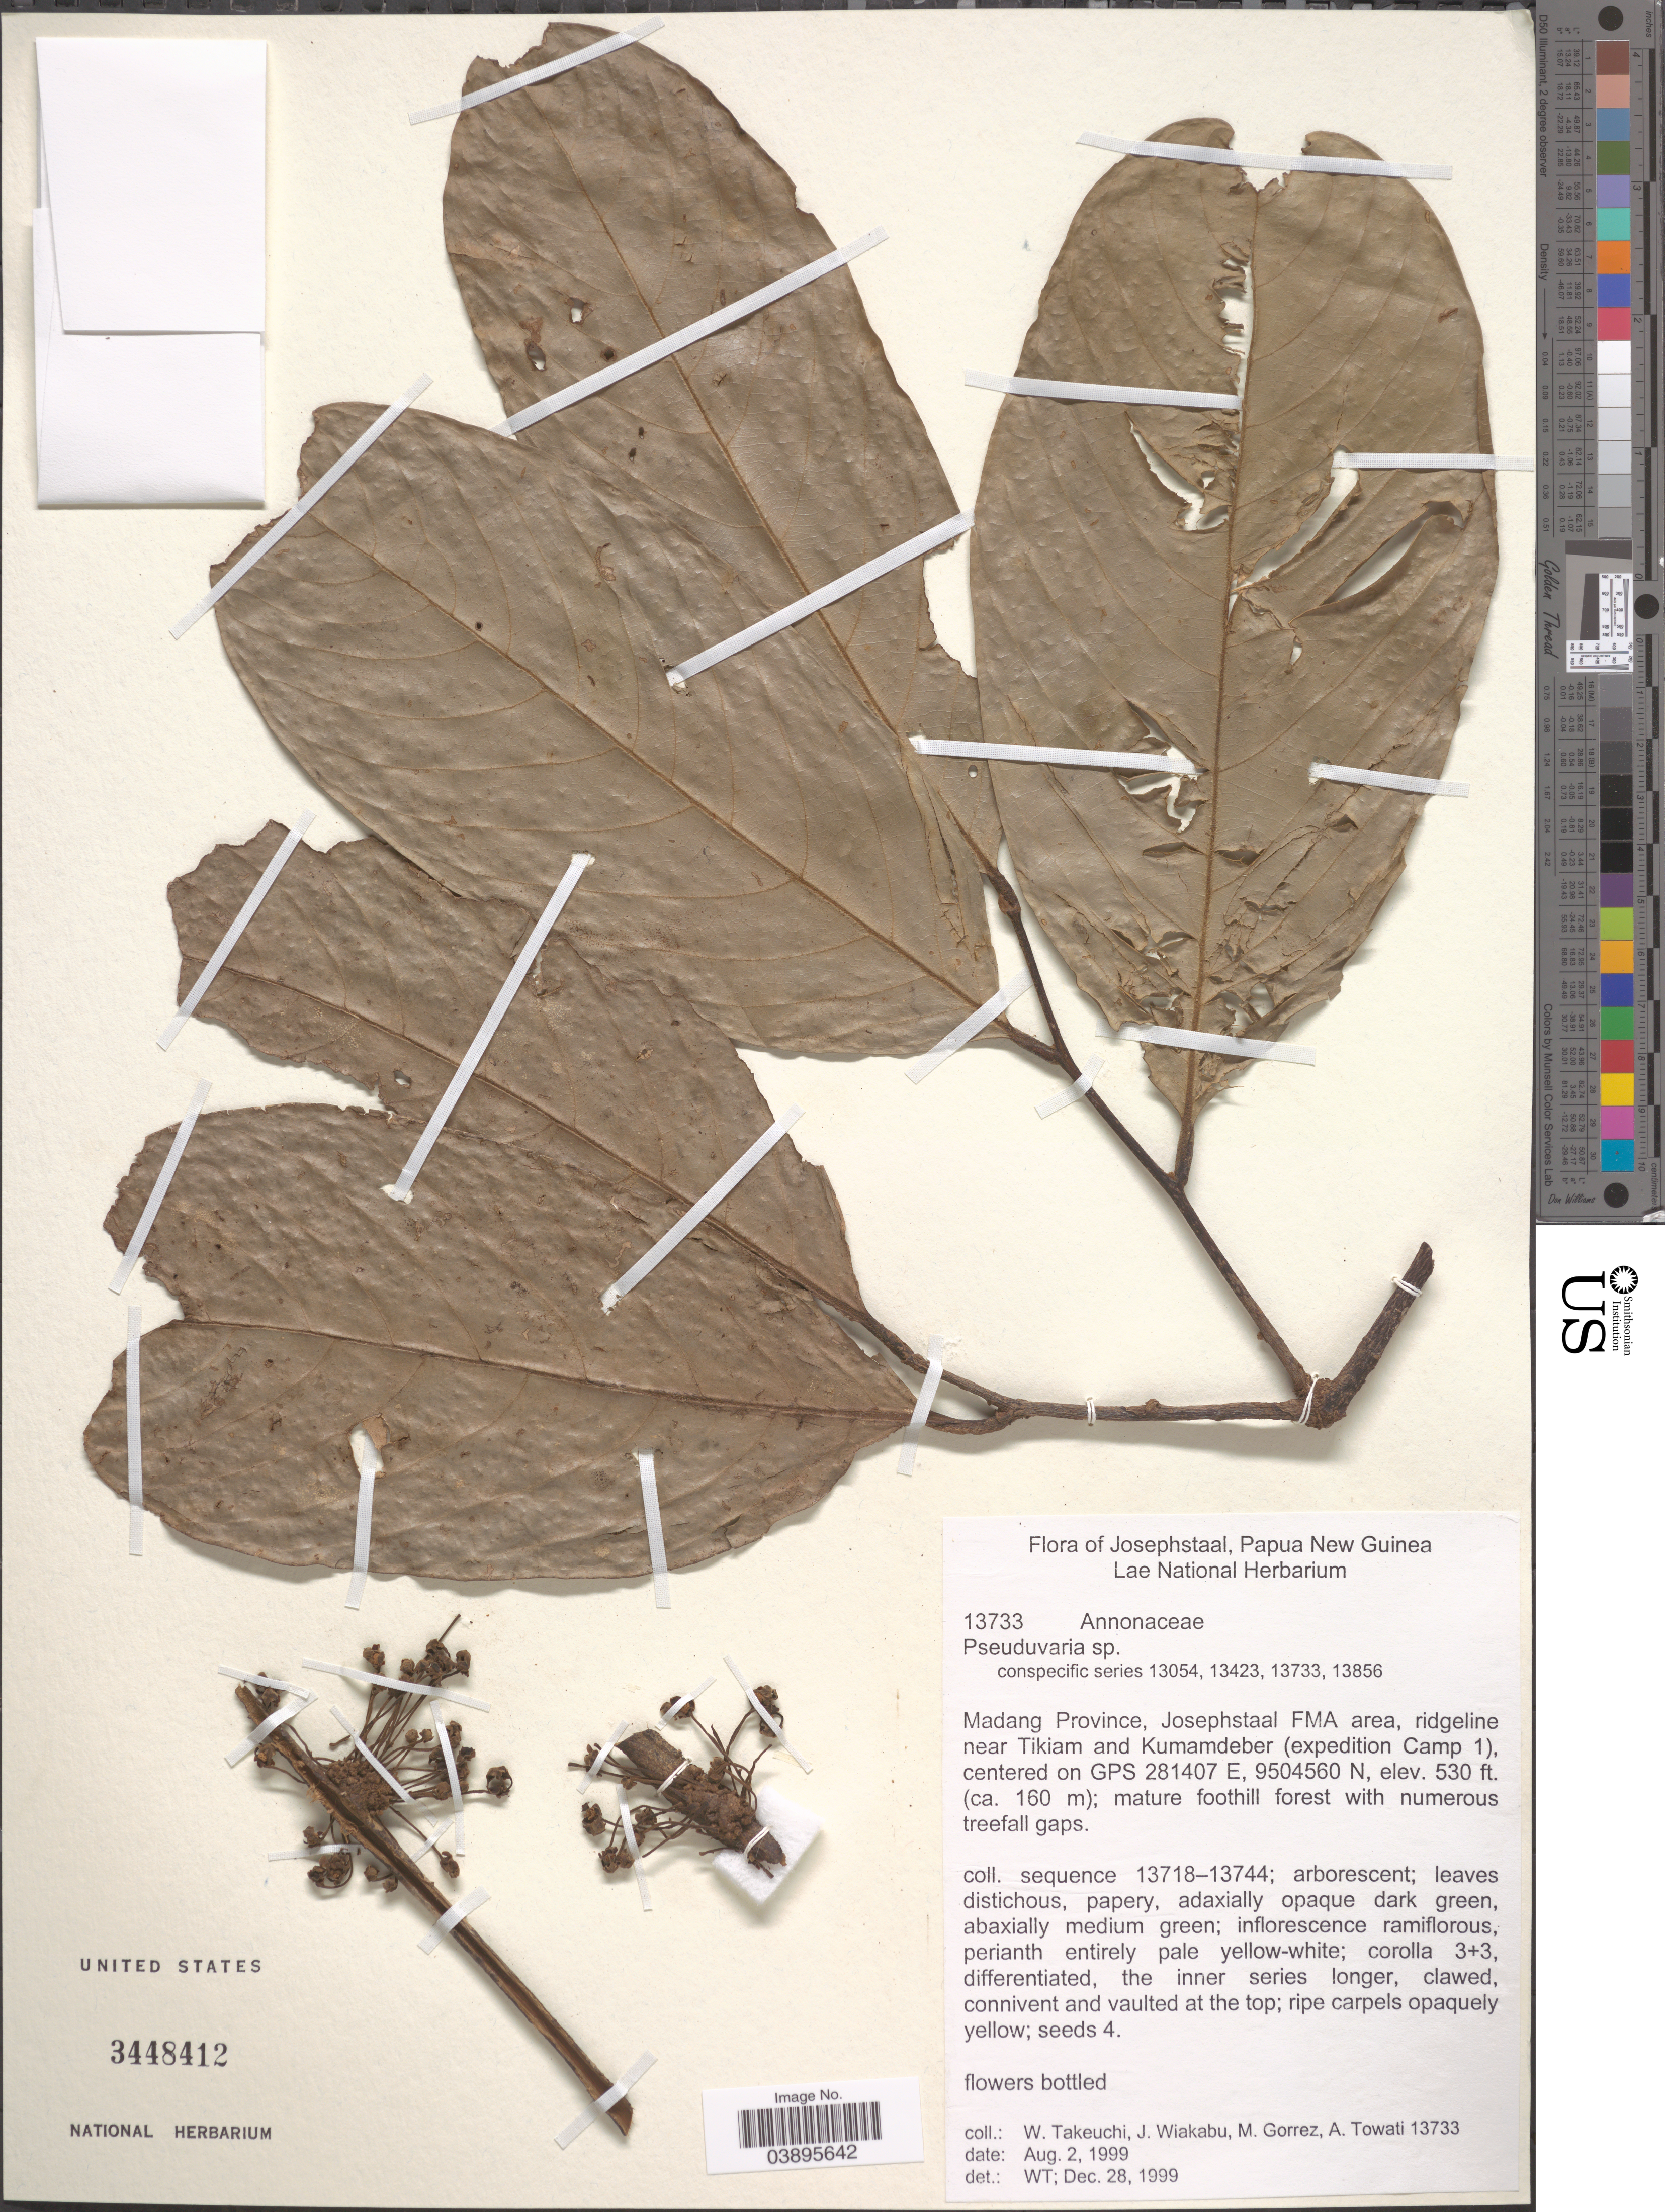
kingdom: Plantae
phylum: Tracheophyta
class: Magnoliopsida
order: Magnoliales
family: Annonaceae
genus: Pseuduvaria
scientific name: Pseuduvaria sp.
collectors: W. Takeuchi, J. Wiakabu, M. Gorrez & A. Towati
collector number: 13733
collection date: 1999-08-02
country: Papua New Guinea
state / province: Madang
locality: Josephstaal FMA area, ridgeline near Tikiam and Kumamdeber (expedition Camp 1).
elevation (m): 162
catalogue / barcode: US 3448412